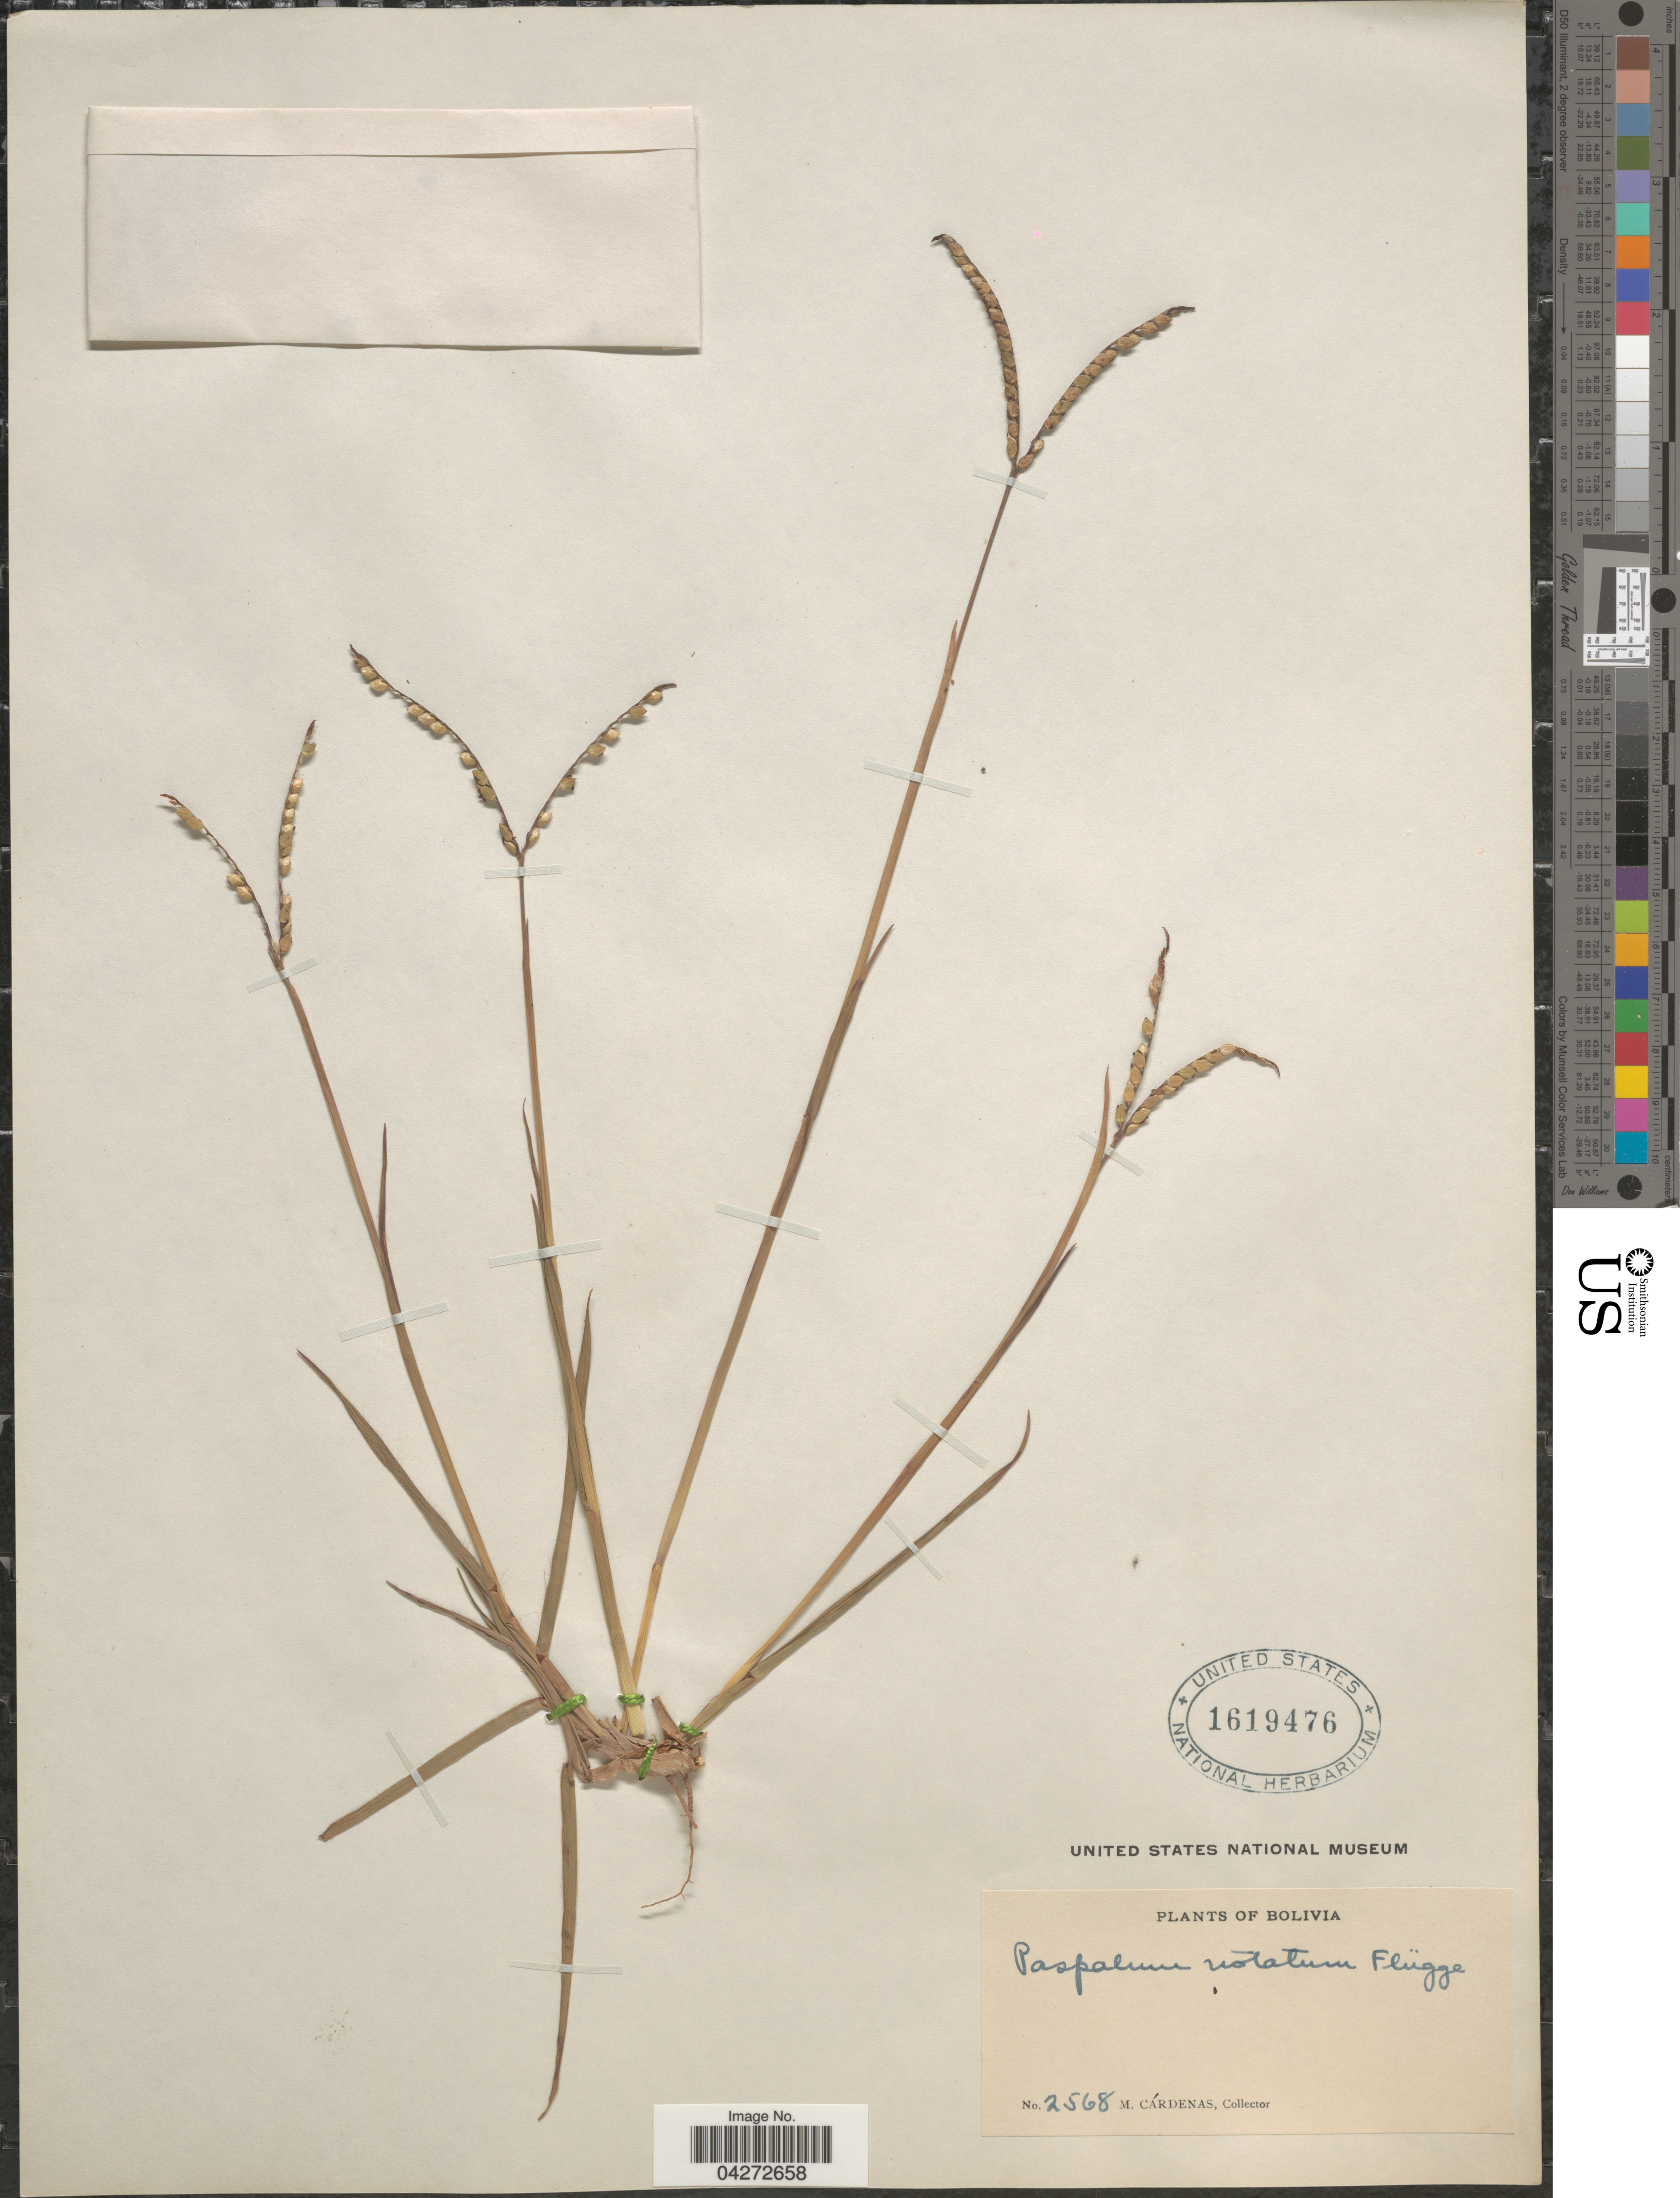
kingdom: Plantae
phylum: Tracheophyta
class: Liliopsida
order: Poales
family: Poaceae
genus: Paspalum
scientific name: Paspalum notatum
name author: Flüggé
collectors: M. Cárdenas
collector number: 2568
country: Bolivia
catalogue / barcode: US 1619476